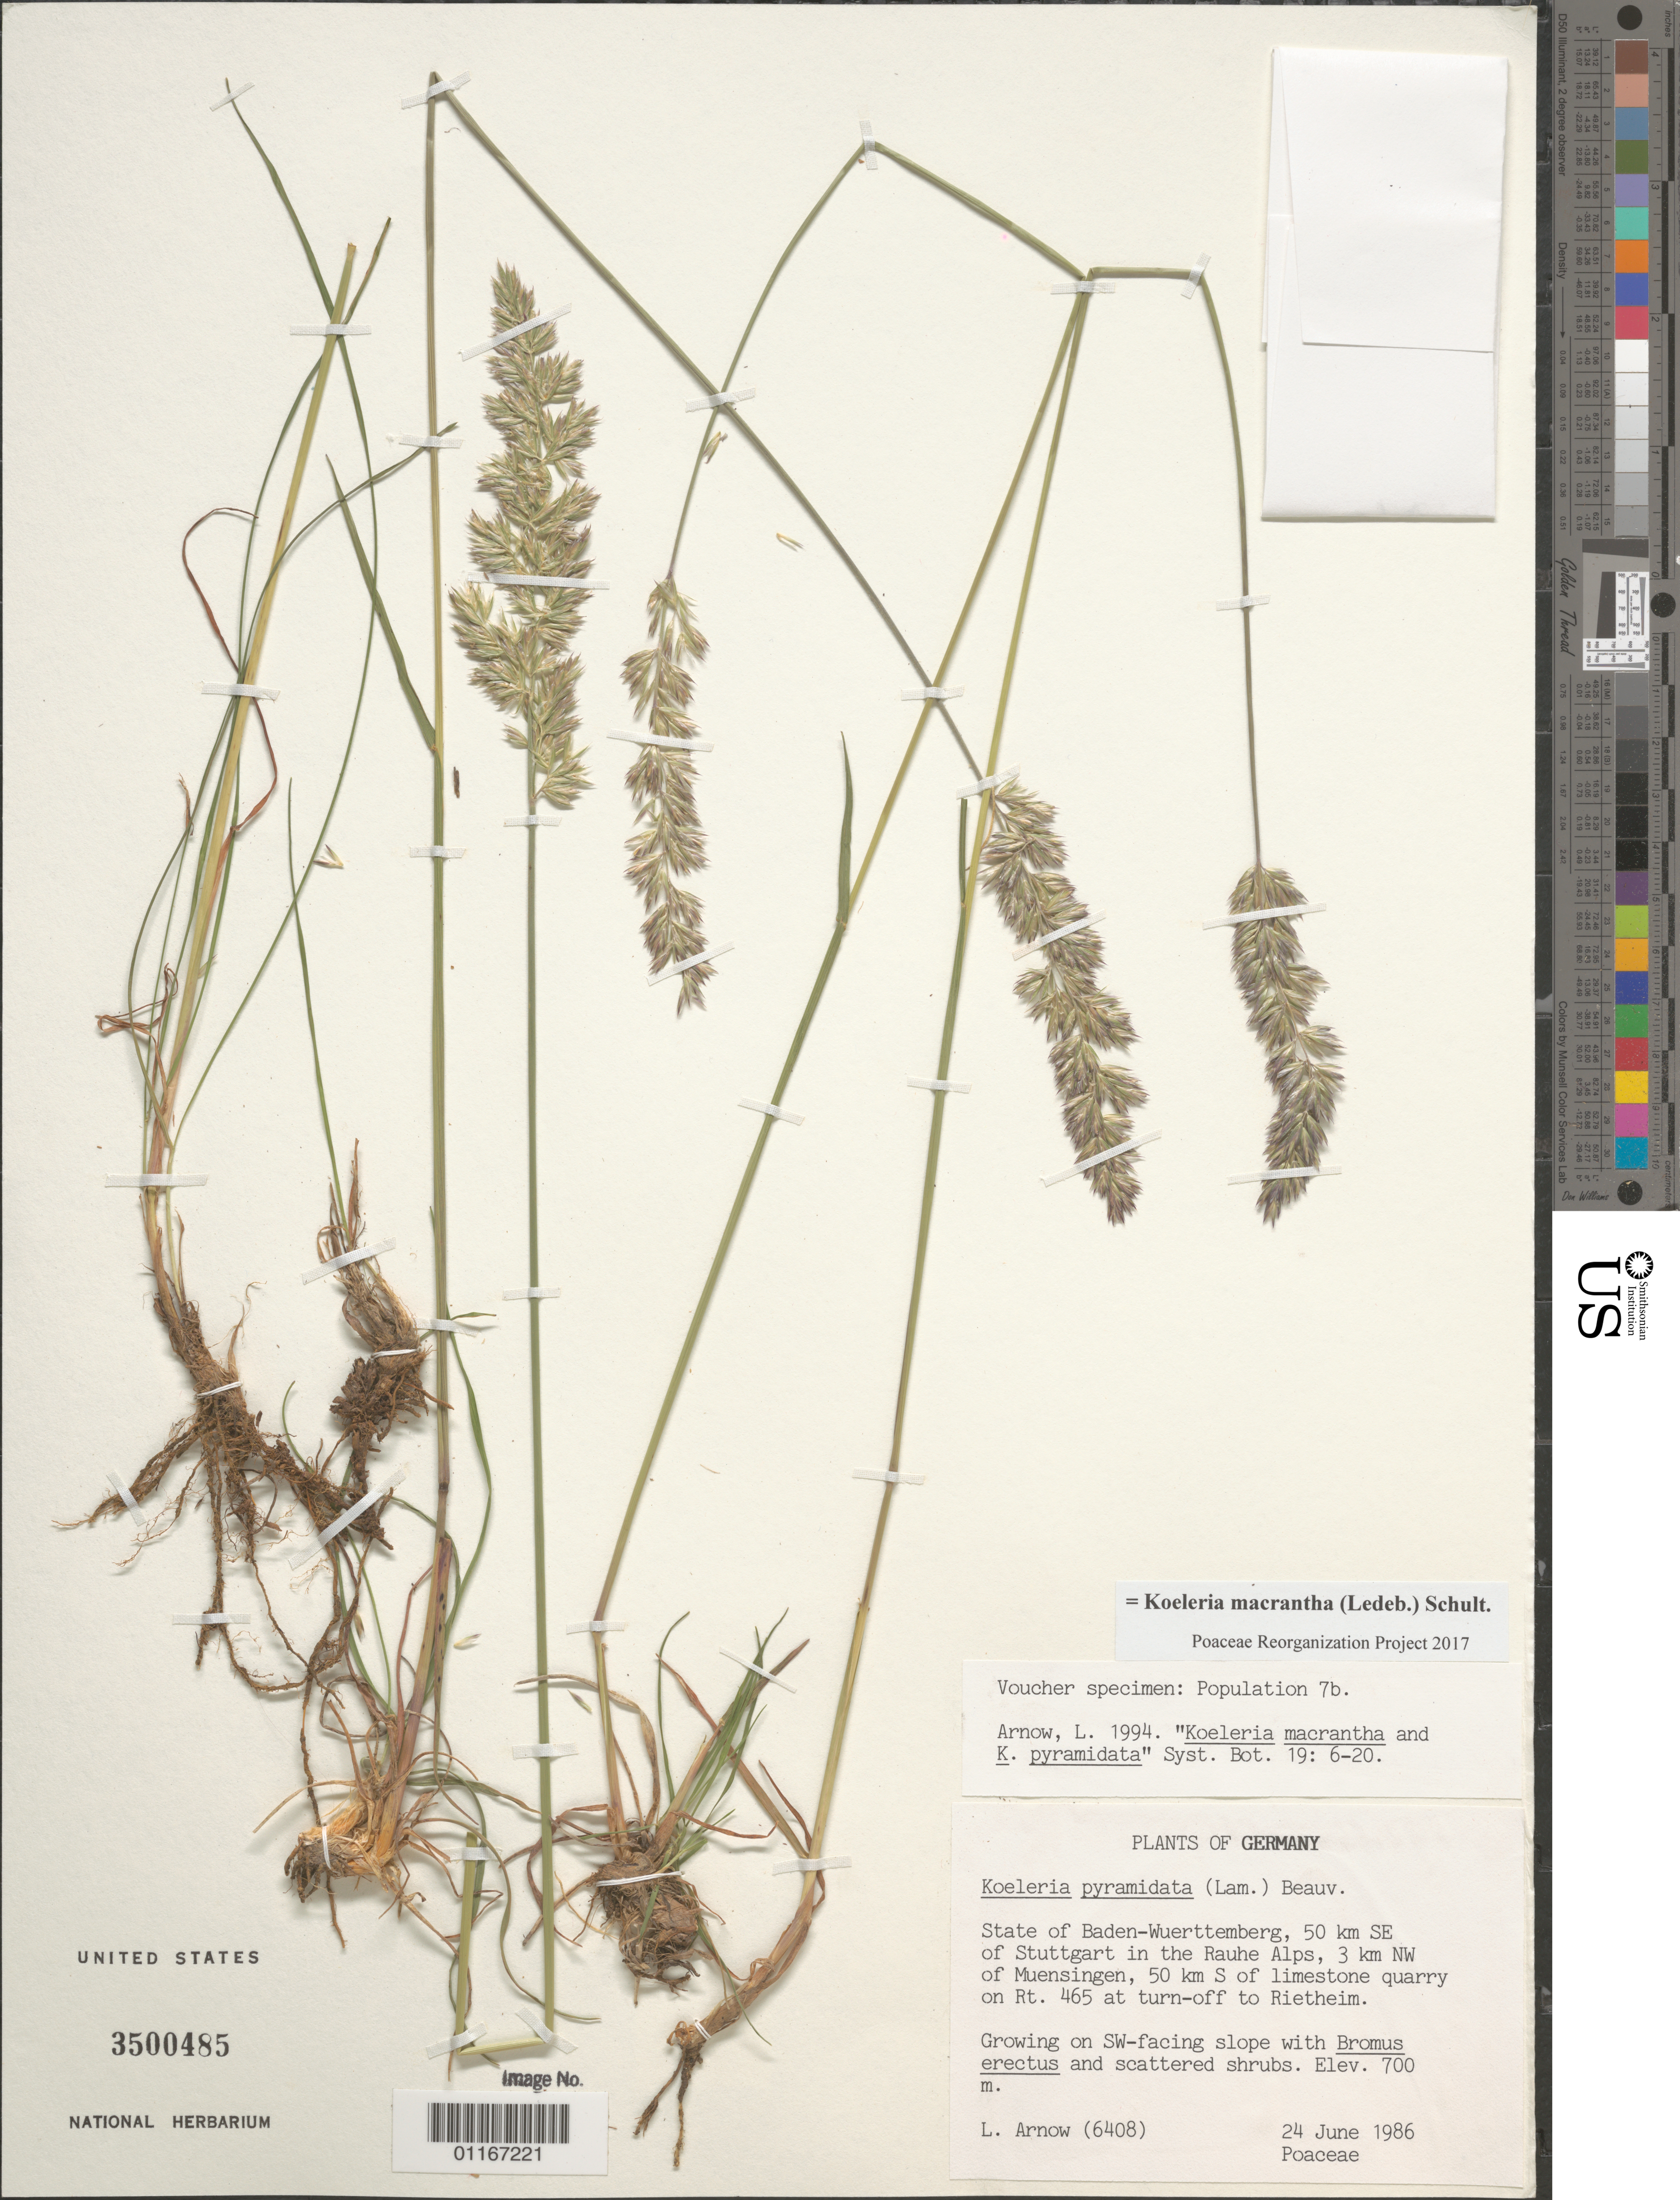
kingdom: Plantae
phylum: Tracheophyta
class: Liliopsida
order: Poales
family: Poaceae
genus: Koeleria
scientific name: Koeleria pyramidata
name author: (Lam.) P. Beauv.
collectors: L. Arnow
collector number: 6408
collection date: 1986-06-24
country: Germany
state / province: Baden-Wurttemberg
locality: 50 km southeast of Stuttgart in the Rauhe Alps, 3 km northwest of Muensingen, 50 km south of limestone quarry on Route 465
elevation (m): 700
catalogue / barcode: US 3500485